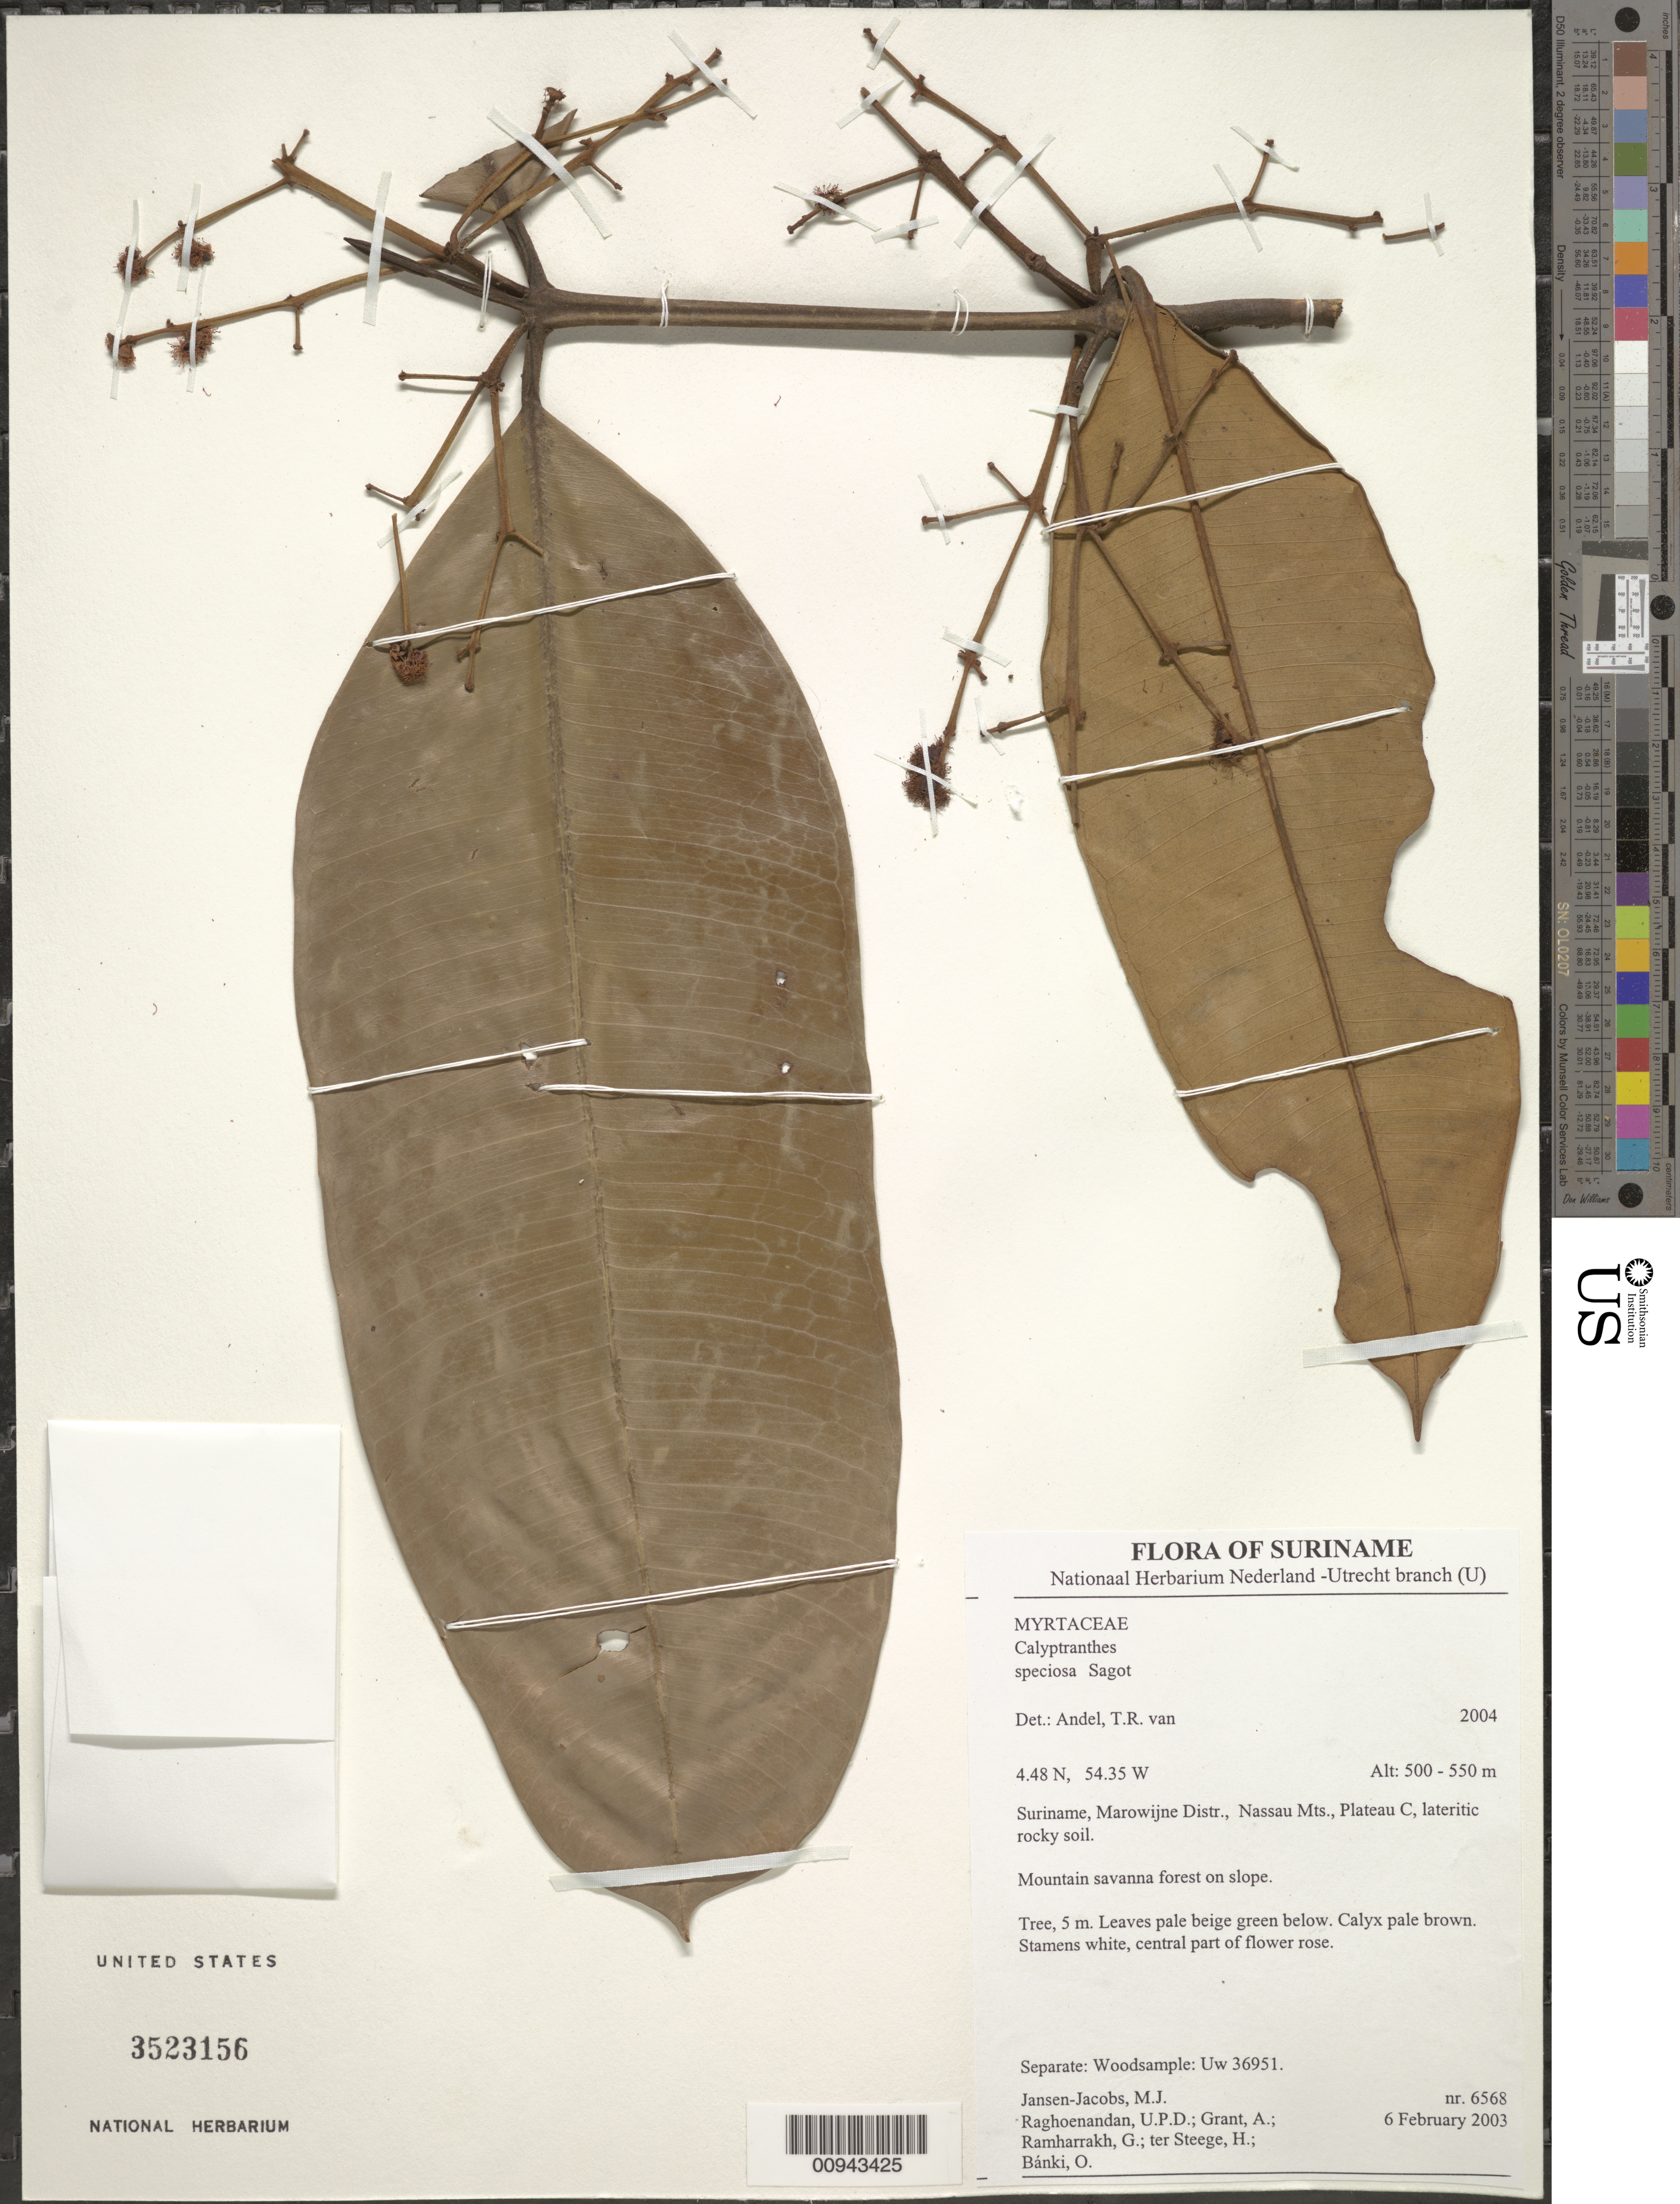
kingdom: Plantae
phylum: Tracheophyta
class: Magnoliopsida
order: Myrtales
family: Myrtaceae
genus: Myrcia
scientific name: Myrcia neospeciosa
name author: A.R. Lourenço & E. Lucas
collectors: M. J. Jansen-Jacobs, U. Raghoenandan, A. Grant, G. Ramharrakh, H. ter Steege & O. Bánki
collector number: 6568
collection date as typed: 6-Feb-03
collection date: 2003-02-06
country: Suriname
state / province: Marowijne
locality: Nassau Mts., Plateau C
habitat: Lateritic rocky soil. Mountain savanna forest on slope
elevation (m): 500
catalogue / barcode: US 3523156